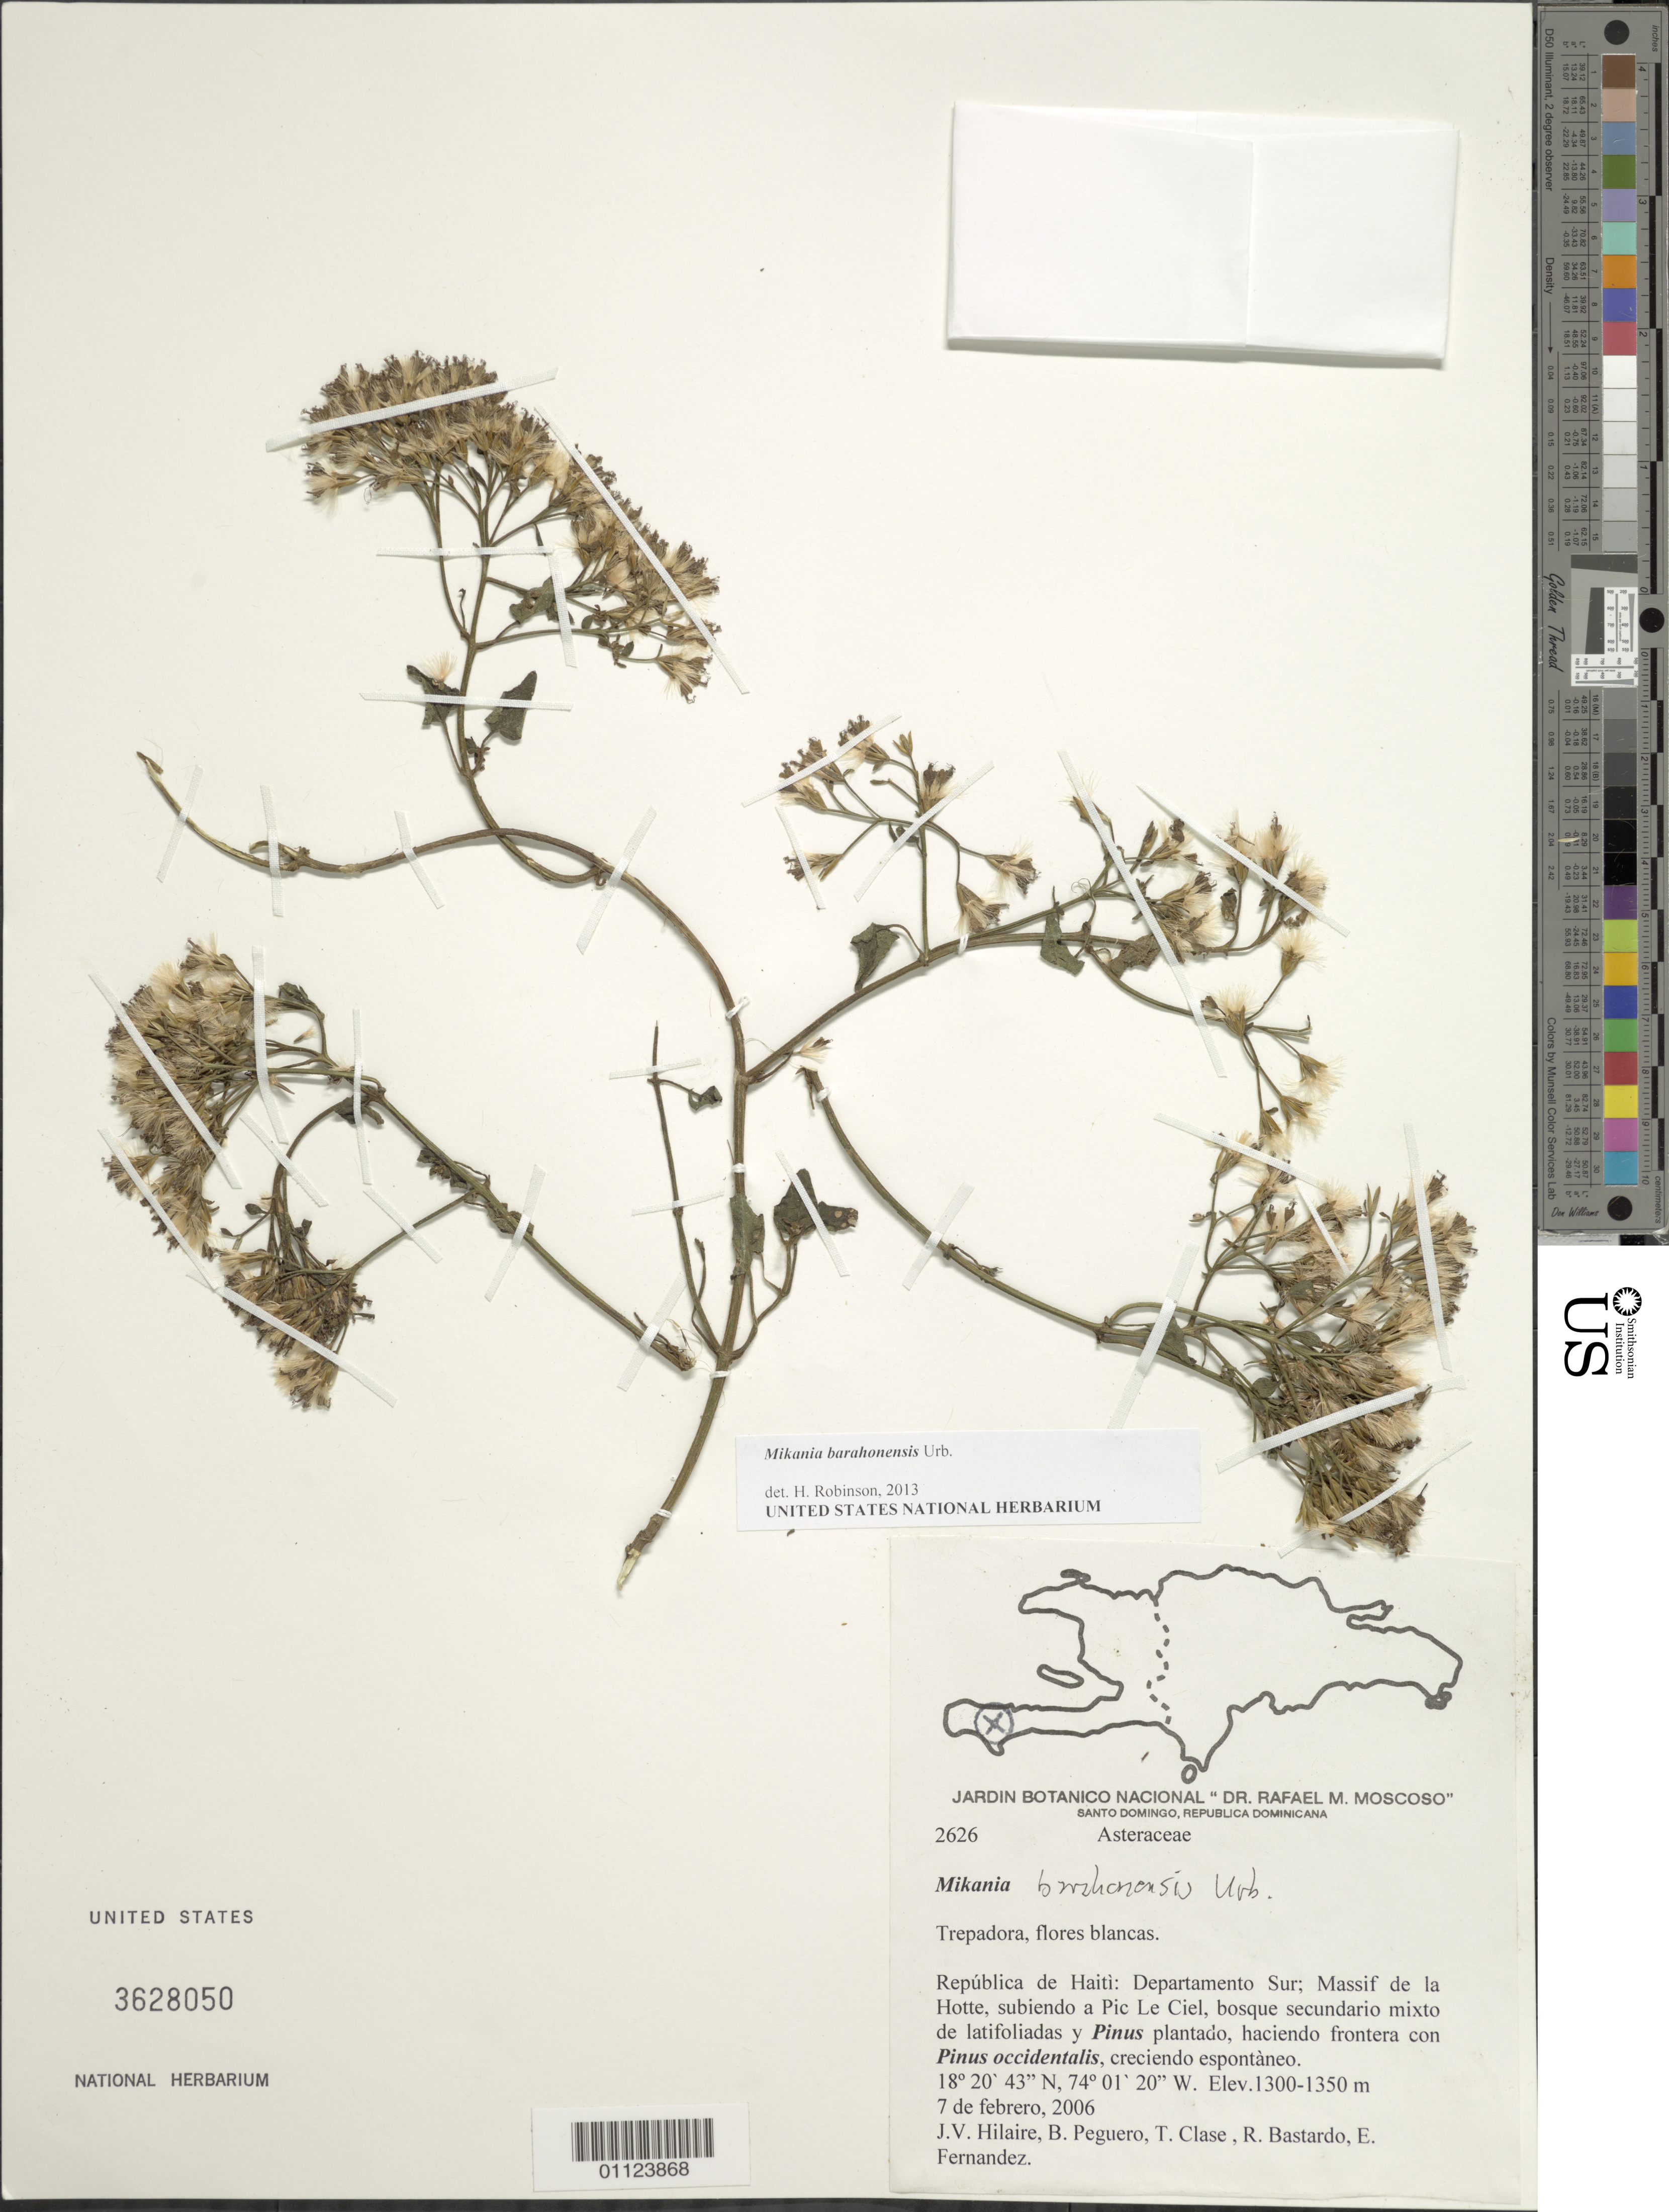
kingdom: Plantae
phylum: Tracheophyta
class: Magnoliopsida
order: Asterales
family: Asteraceae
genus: Mikania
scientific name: Mikania barahonensis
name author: Urb.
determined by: Robinson, Harold E., (US)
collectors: J. Hilaire, B. Peguero, T. Clase, R. Bastardo & E. Fernandez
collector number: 2626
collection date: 2006-02-07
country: Haiti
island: Hispaniola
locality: Departmento Sur; Massif de la Hotte, subiendo a Pic Le Ciel.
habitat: Bosque secundario mixto de latifoliadas y Pinus plantado, haciendo frontera con Pinus occidentalis, creciendo espontàneo.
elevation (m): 1300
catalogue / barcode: US 3628050